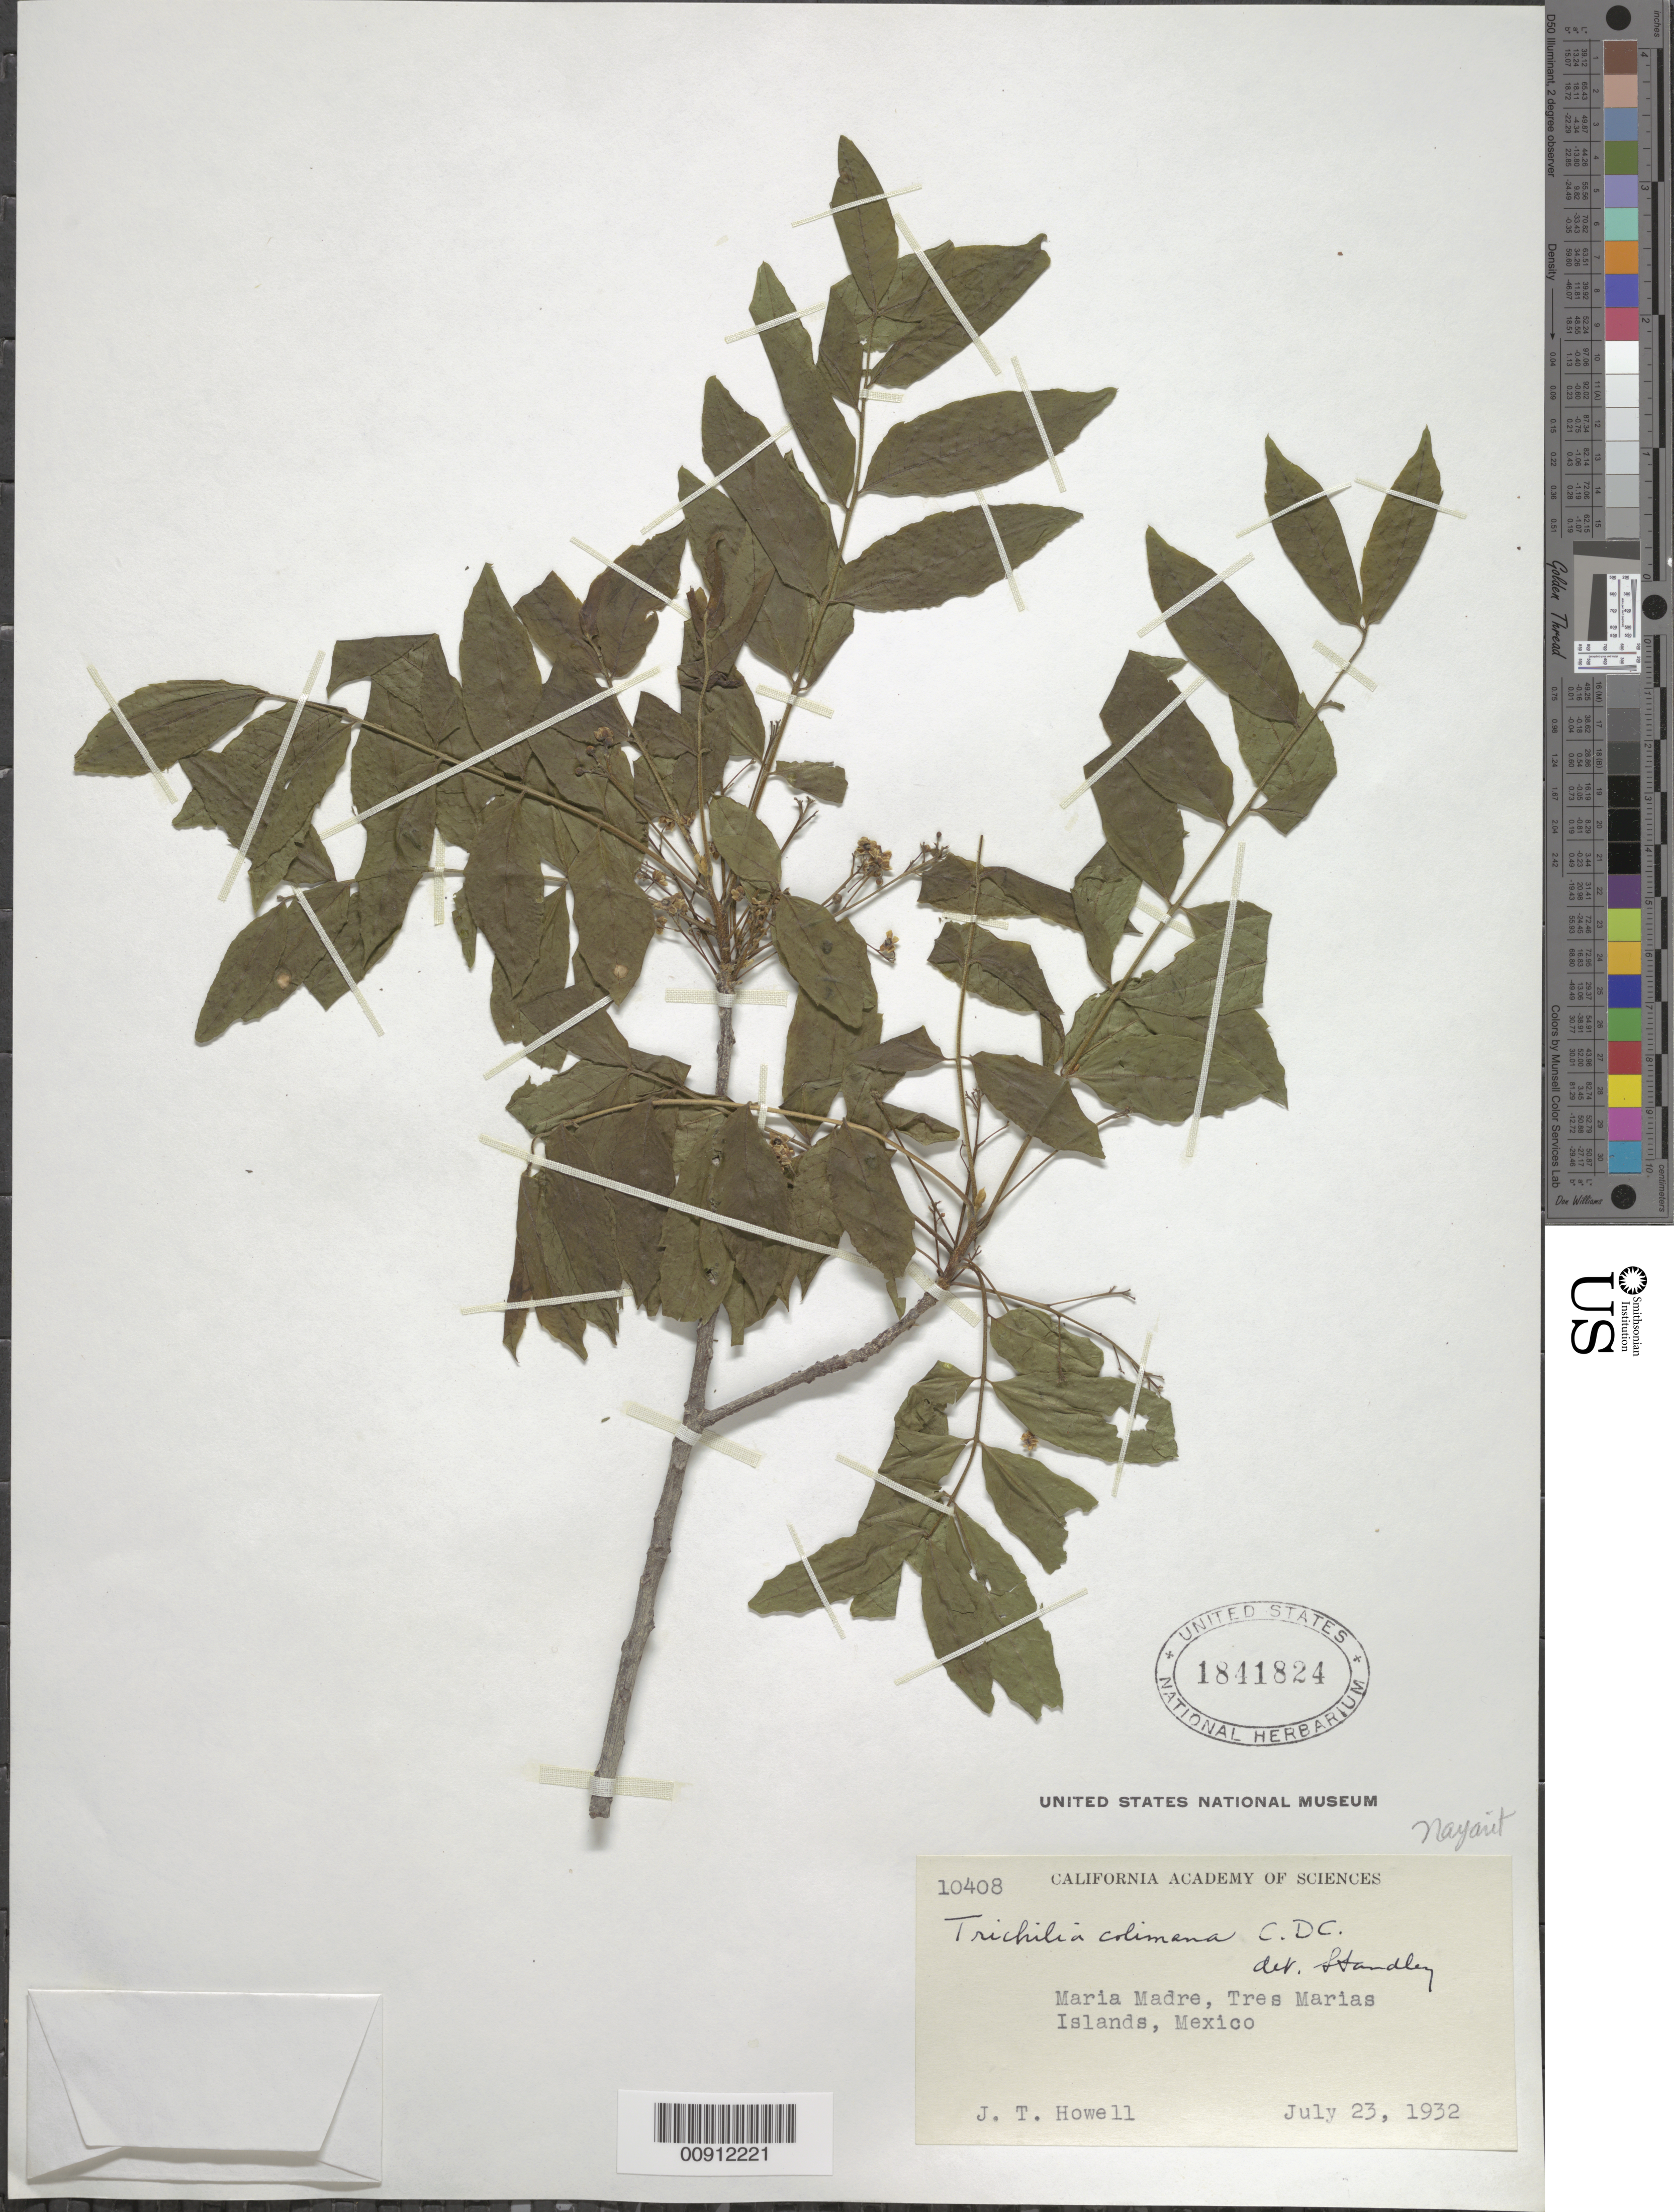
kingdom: Plantae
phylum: Tracheophyta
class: Magnoliopsida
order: Sapindales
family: Meliaceae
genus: Trichilia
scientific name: Trichilia colimana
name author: C. DC.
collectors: J. T. Howell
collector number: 10408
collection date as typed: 23 Jul 1932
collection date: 1932-07-23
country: Mexico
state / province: Nayarit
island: Maria Madre I.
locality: Maria Madre, Tres Marias Islands.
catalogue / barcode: US 1841824